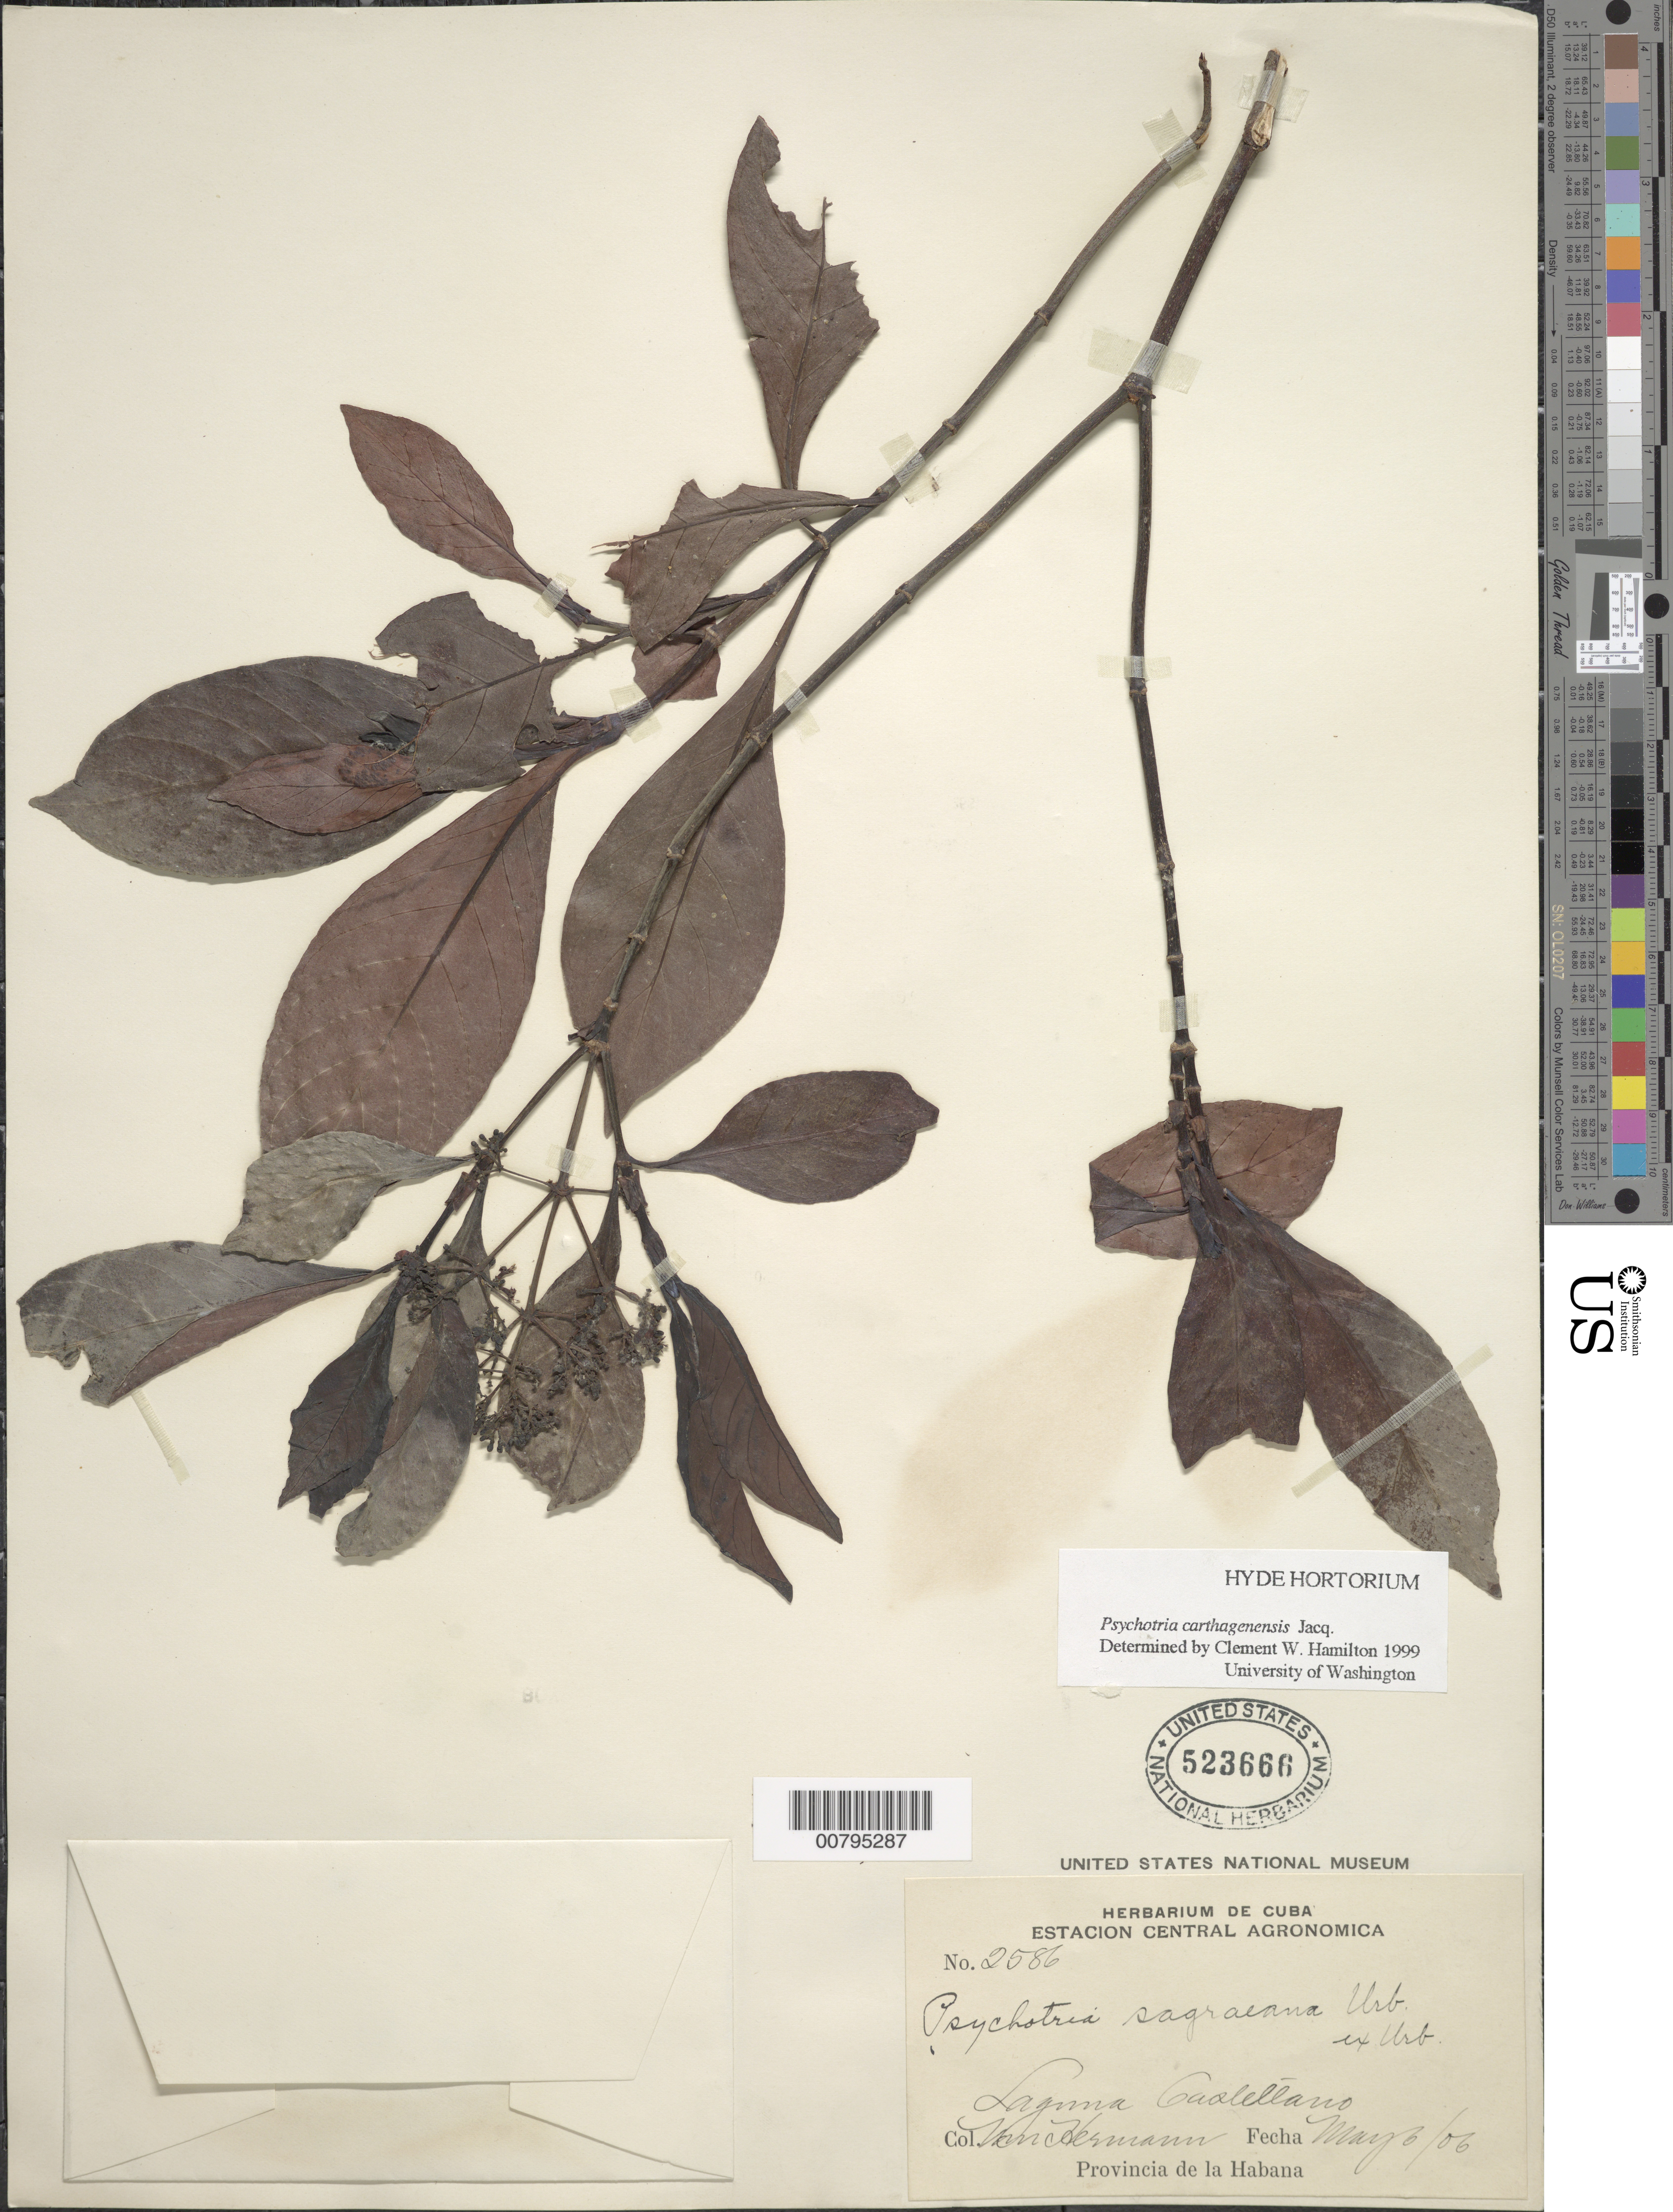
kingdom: Plantae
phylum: Tracheophyta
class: Magnoliopsida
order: Gentianales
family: Rubiaceae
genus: Psychotria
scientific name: Psychotria carthagenensis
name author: Jacq.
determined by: Hamilton, C. W.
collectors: H. A. Van Hermann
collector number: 2586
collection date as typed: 06 May 1906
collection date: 1906-05-06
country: Cuba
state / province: La Habana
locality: Laguna Castellano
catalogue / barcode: US 523666